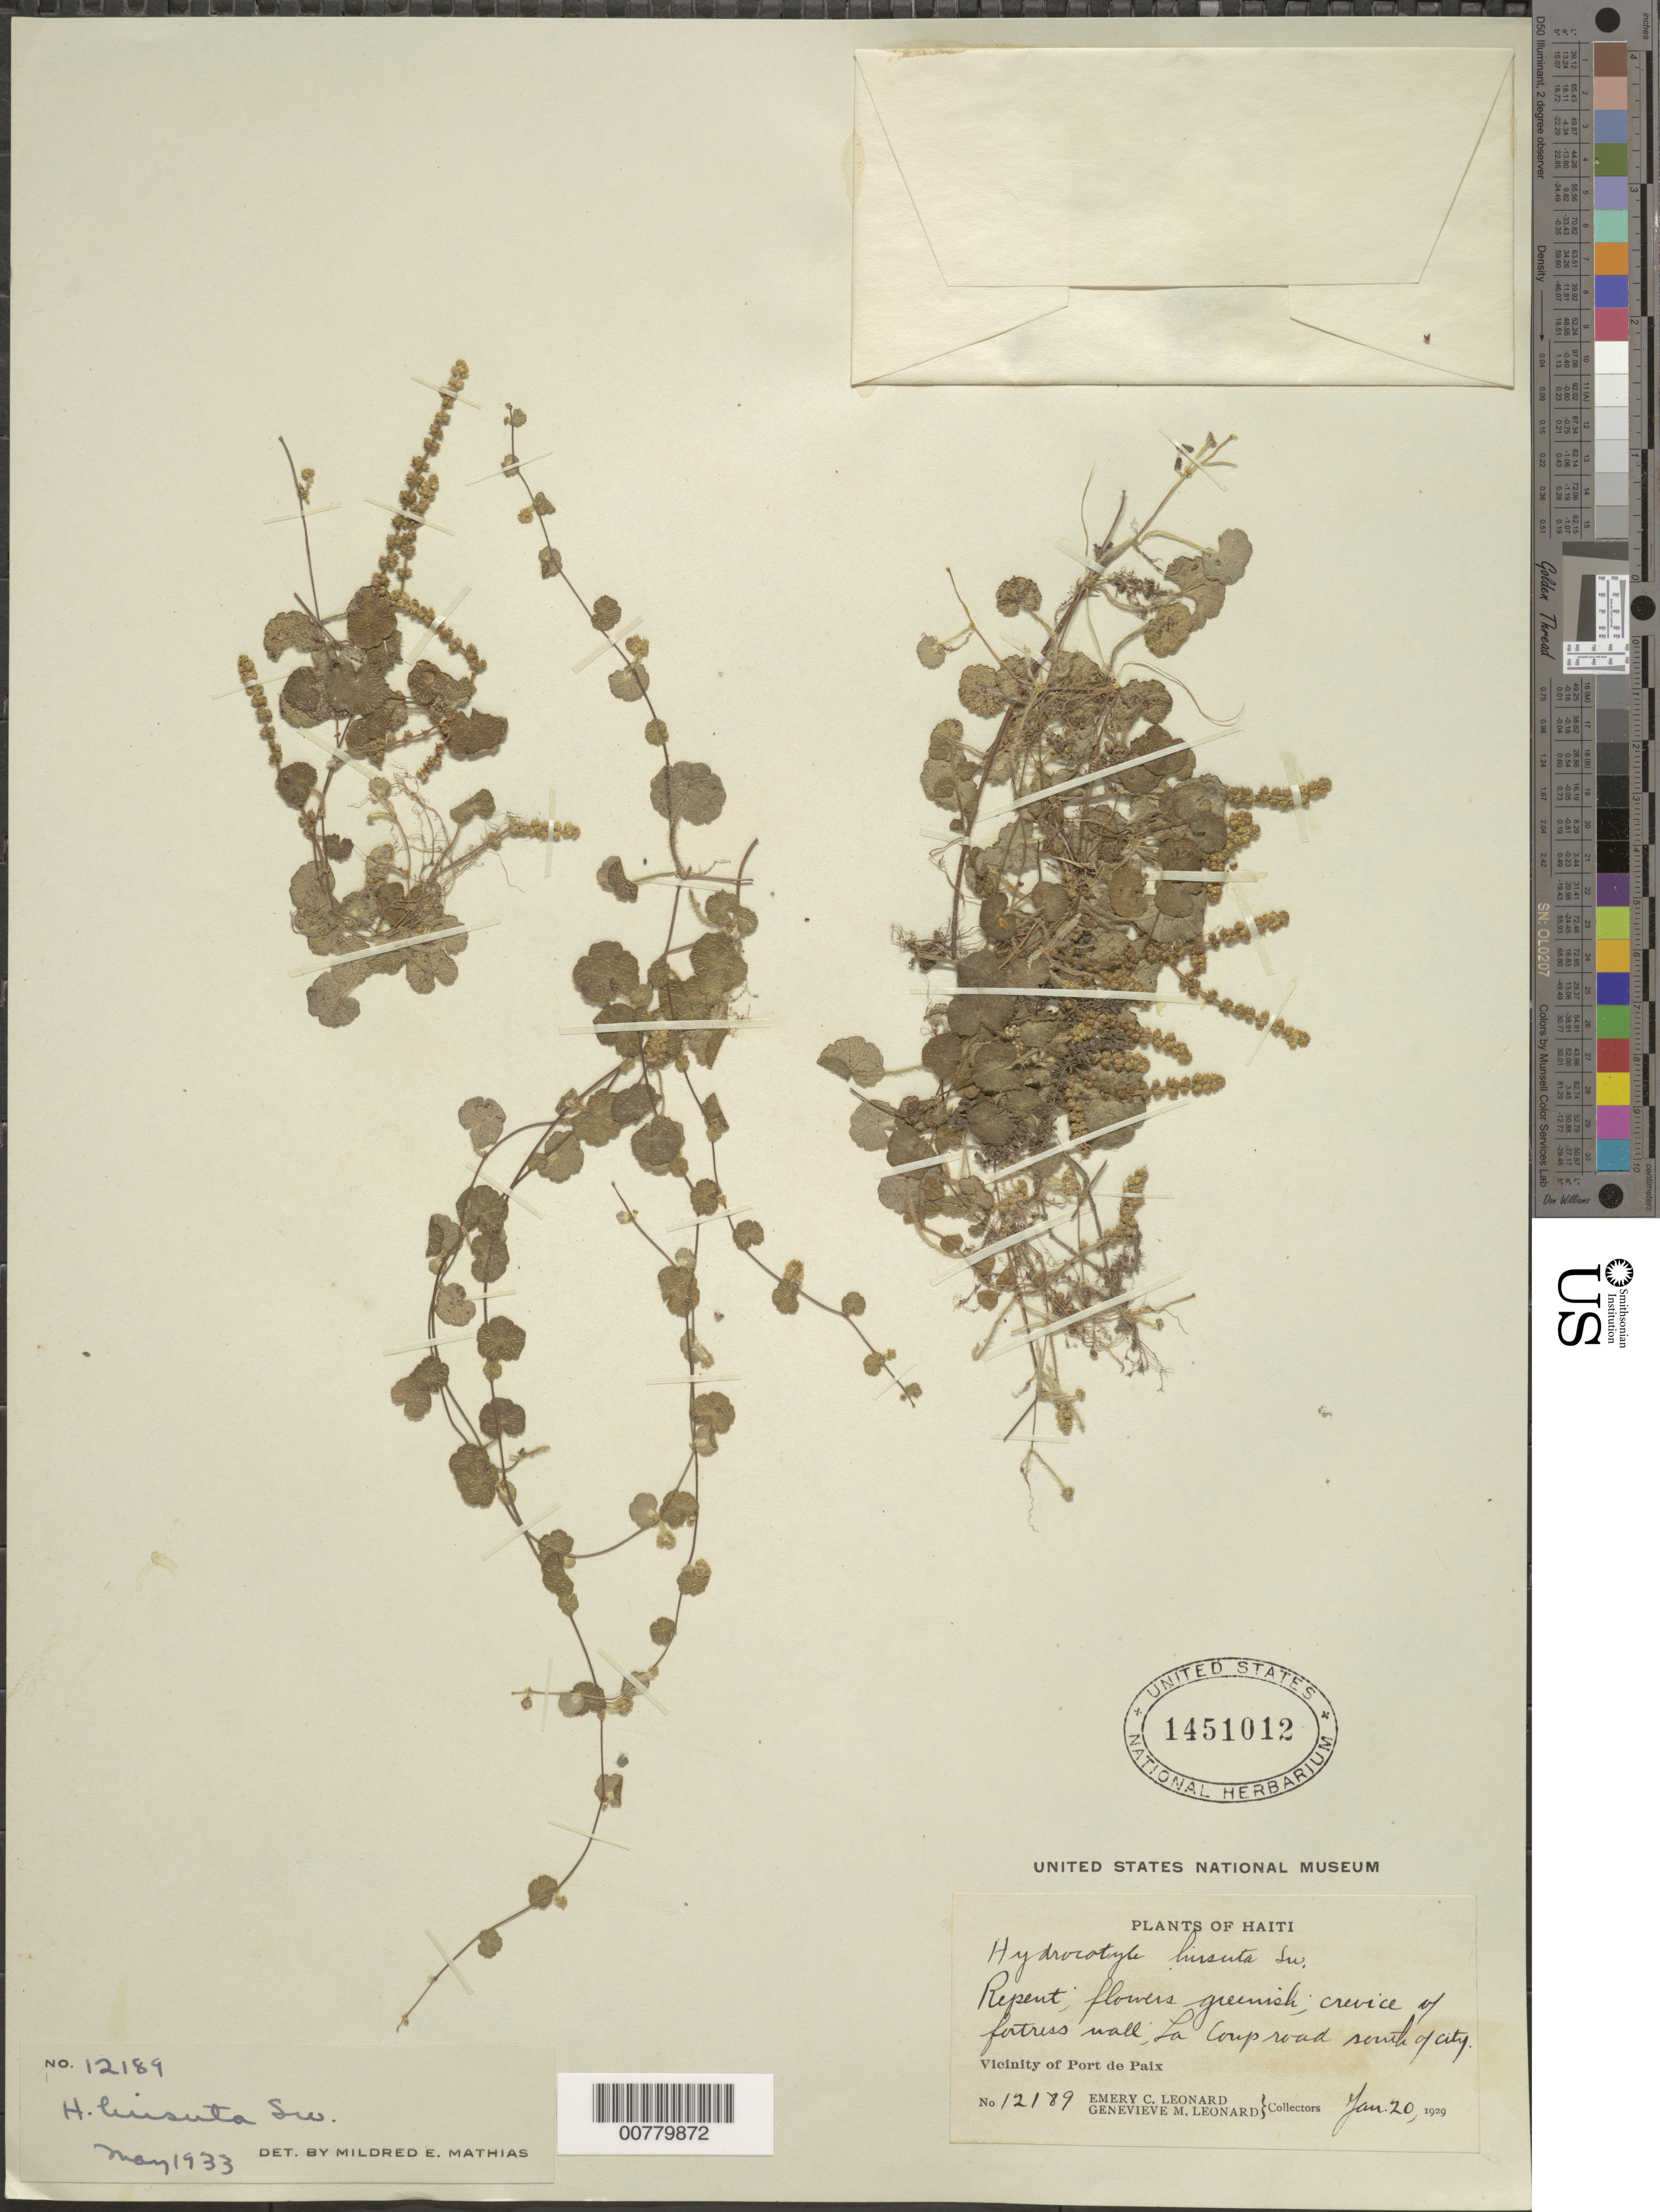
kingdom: Plantae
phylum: Tracheophyta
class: Magnoliopsida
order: Apiales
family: Araliaceae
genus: Hydrocotyle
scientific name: Hydrocotyle hirsuta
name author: Sw.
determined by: Mathias, M. E.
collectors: E. C. Leonard & G. M. Leonard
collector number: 12189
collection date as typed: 20 Jan 1929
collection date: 1929-01-20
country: Haiti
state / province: Nord-Ouest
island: Hispaniola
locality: Vicinity of Port de Paix, La Camp road south of city.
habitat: Crevice of fortress wall.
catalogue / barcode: US 1451012